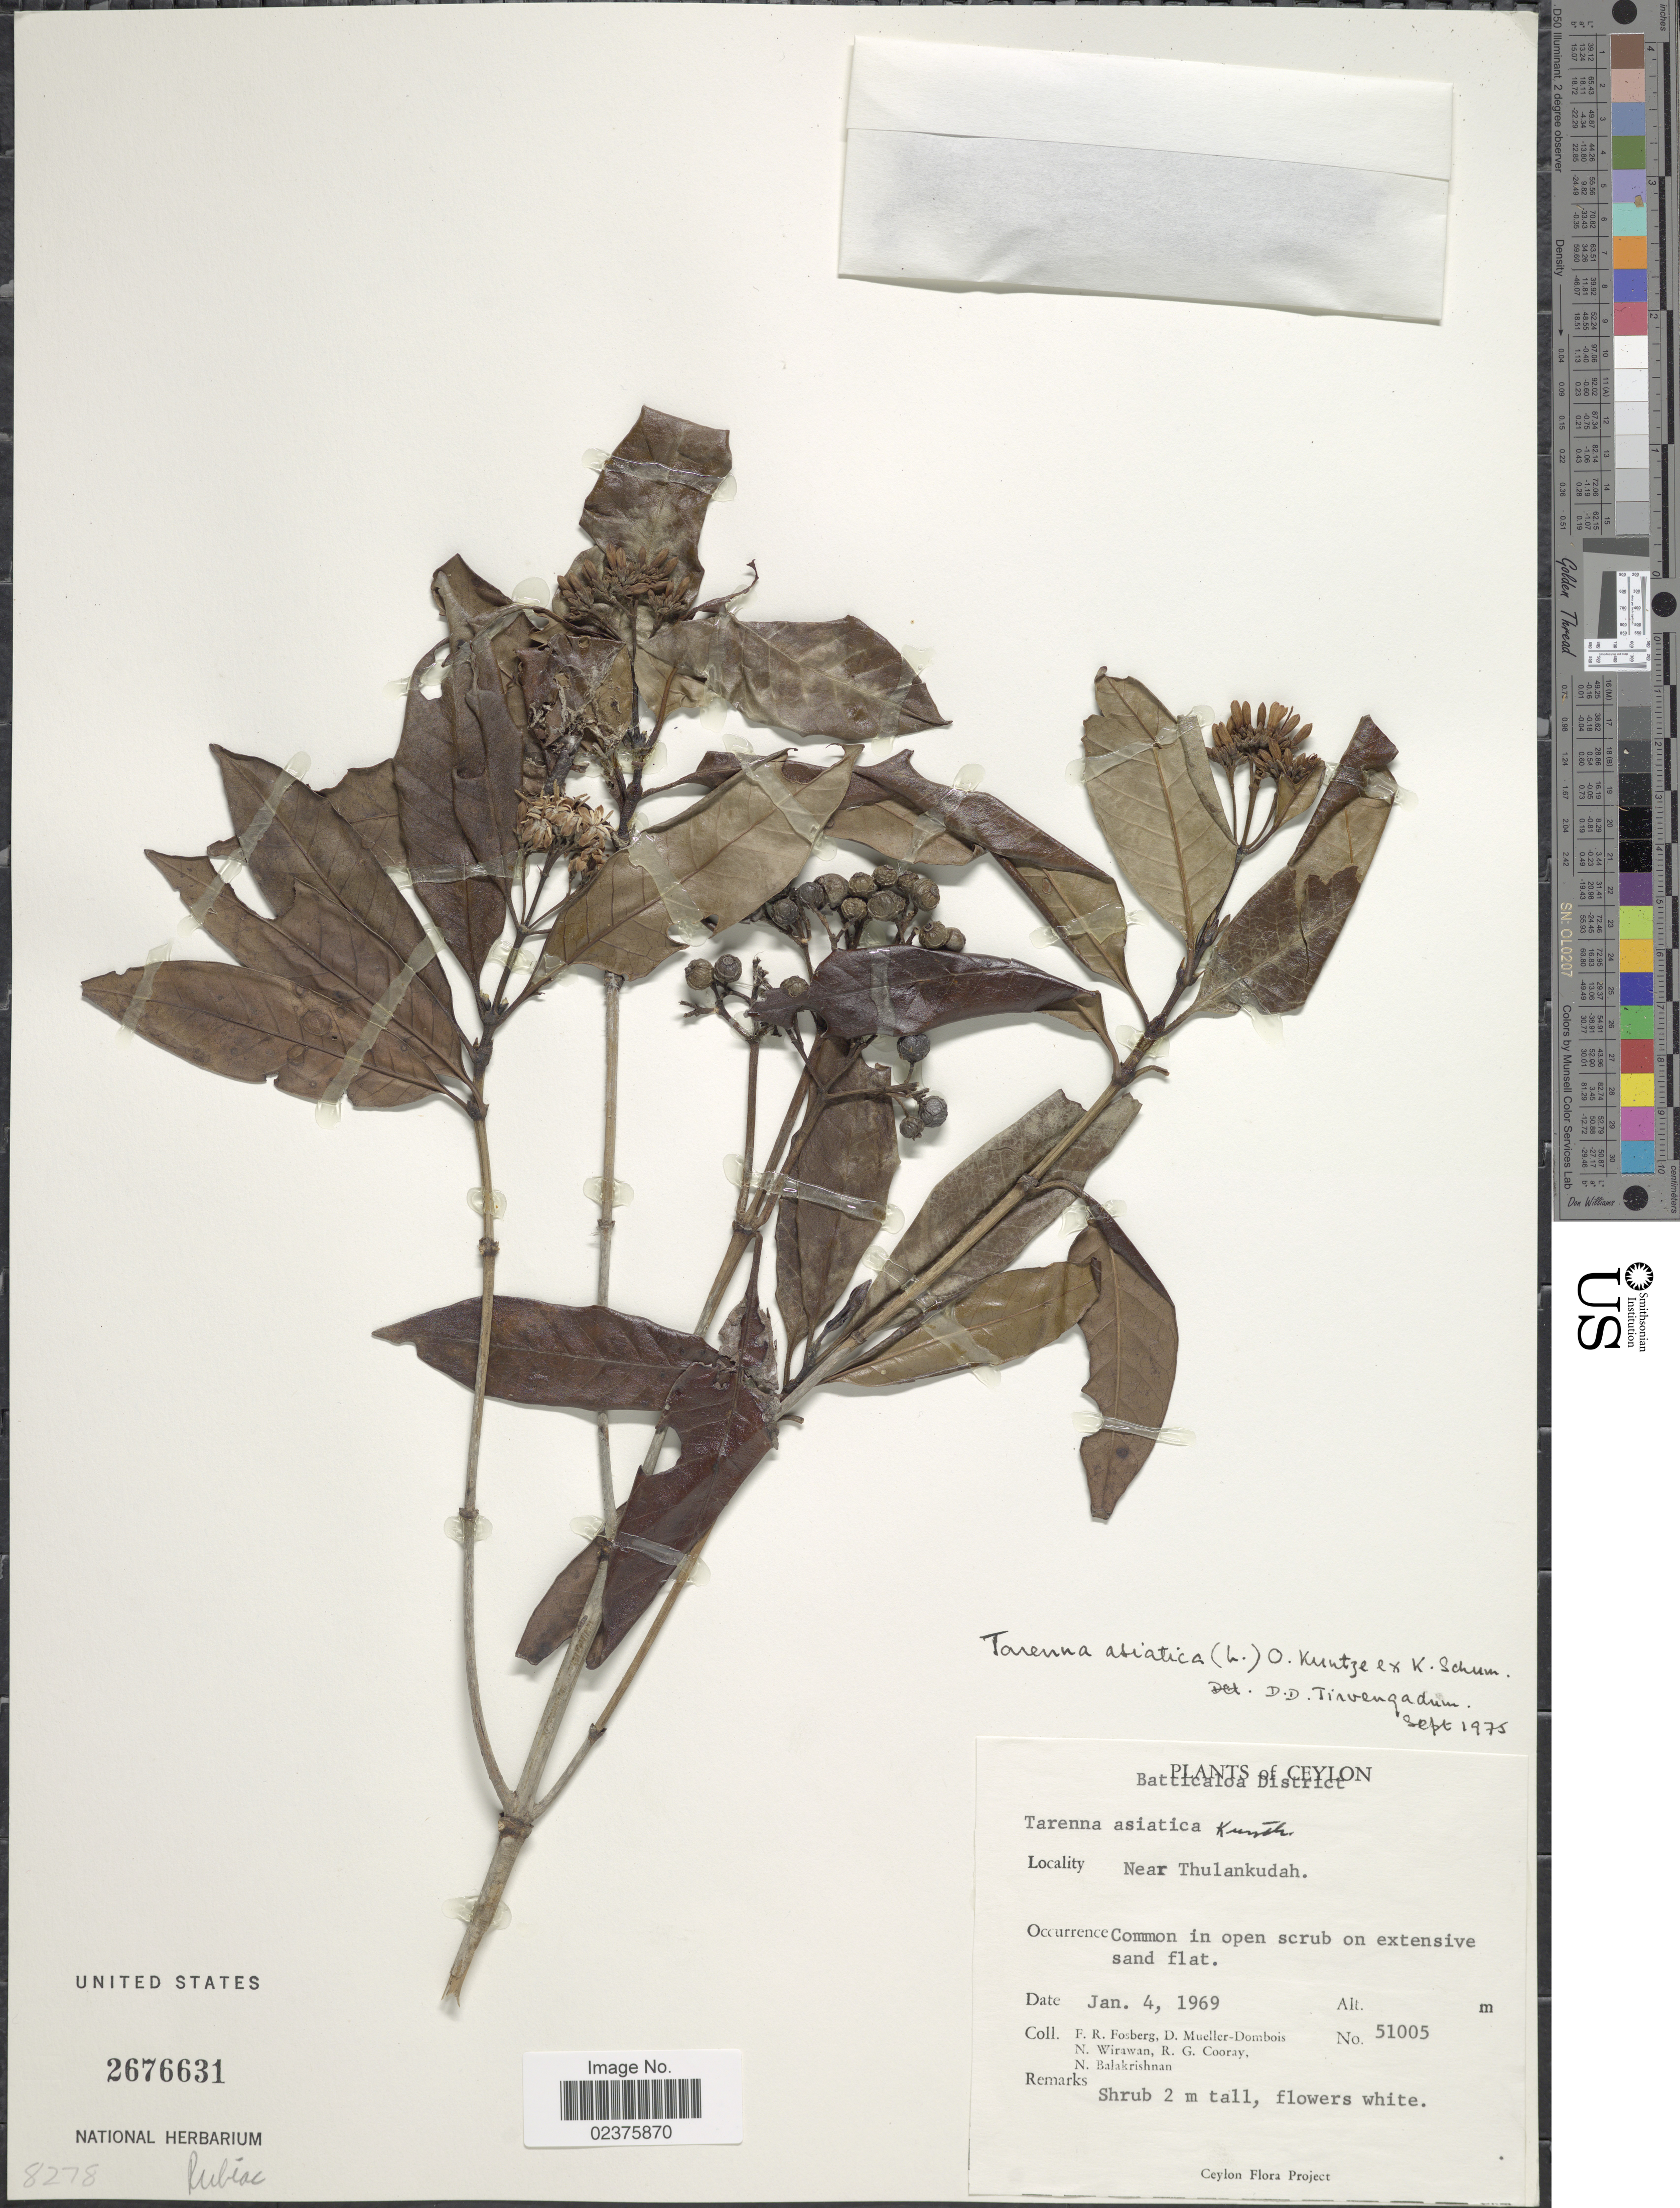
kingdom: Plantae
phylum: Tracheophyta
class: Magnoliopsida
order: Gentianales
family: Rubiaceae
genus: Tarenna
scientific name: Tarenna asiatica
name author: (L.) Kuntze ex K. Schum.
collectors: F. R. Fosberg, D. Mueller-Dombois, N. Wirawan, R. Cooray & N. Balakrishnan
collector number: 51005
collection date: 1969-01-04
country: Sri Lanka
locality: Ceylon, Batticaloa District, near Thulankudah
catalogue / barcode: US 2676631